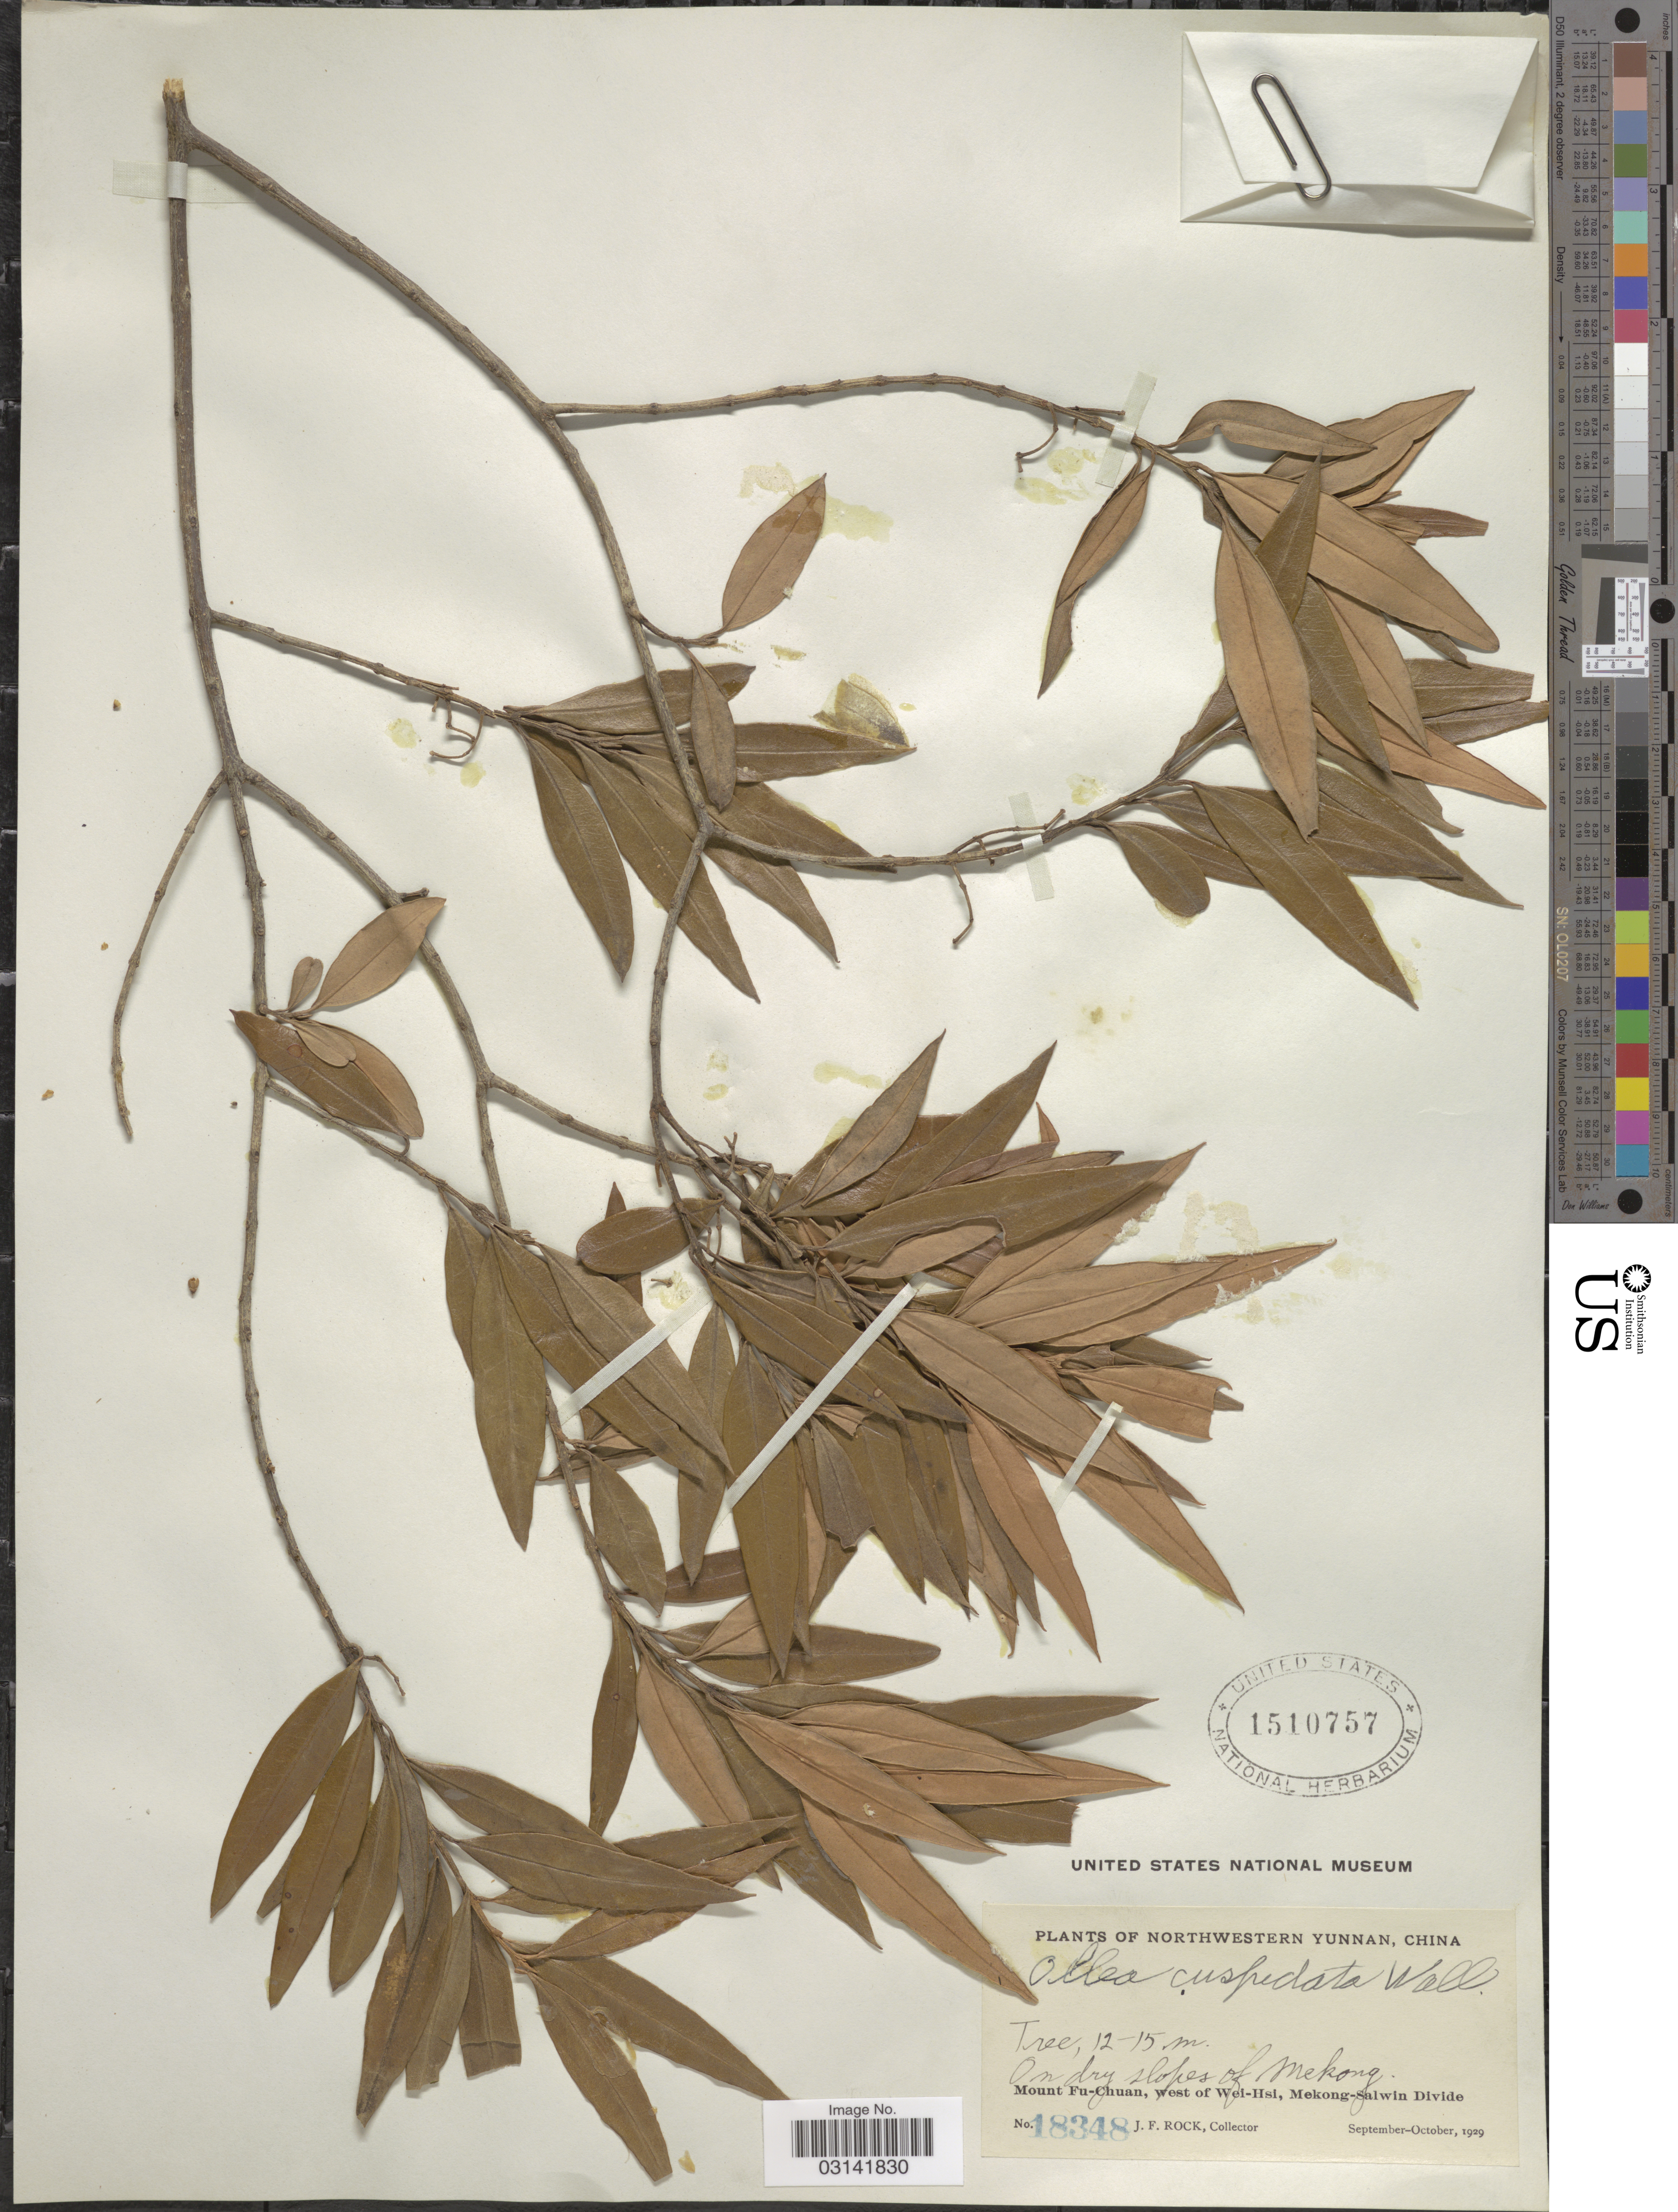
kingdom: Plantae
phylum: Tracheophyta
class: Magnoliopsida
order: Lamiales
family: Oleaceae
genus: Olea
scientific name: Olea europaea subsp. cuspidata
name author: (Wall. & G. Don) Cif.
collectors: J. Rock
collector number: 18348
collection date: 1929-09/1929-10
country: China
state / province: Yunnan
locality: Northwestern Yunnan, On dry slopes of Mekong. Mount Fu-Chuan, west of Wei-Hsi, Mekong-Salwin Divide.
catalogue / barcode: US 1510757